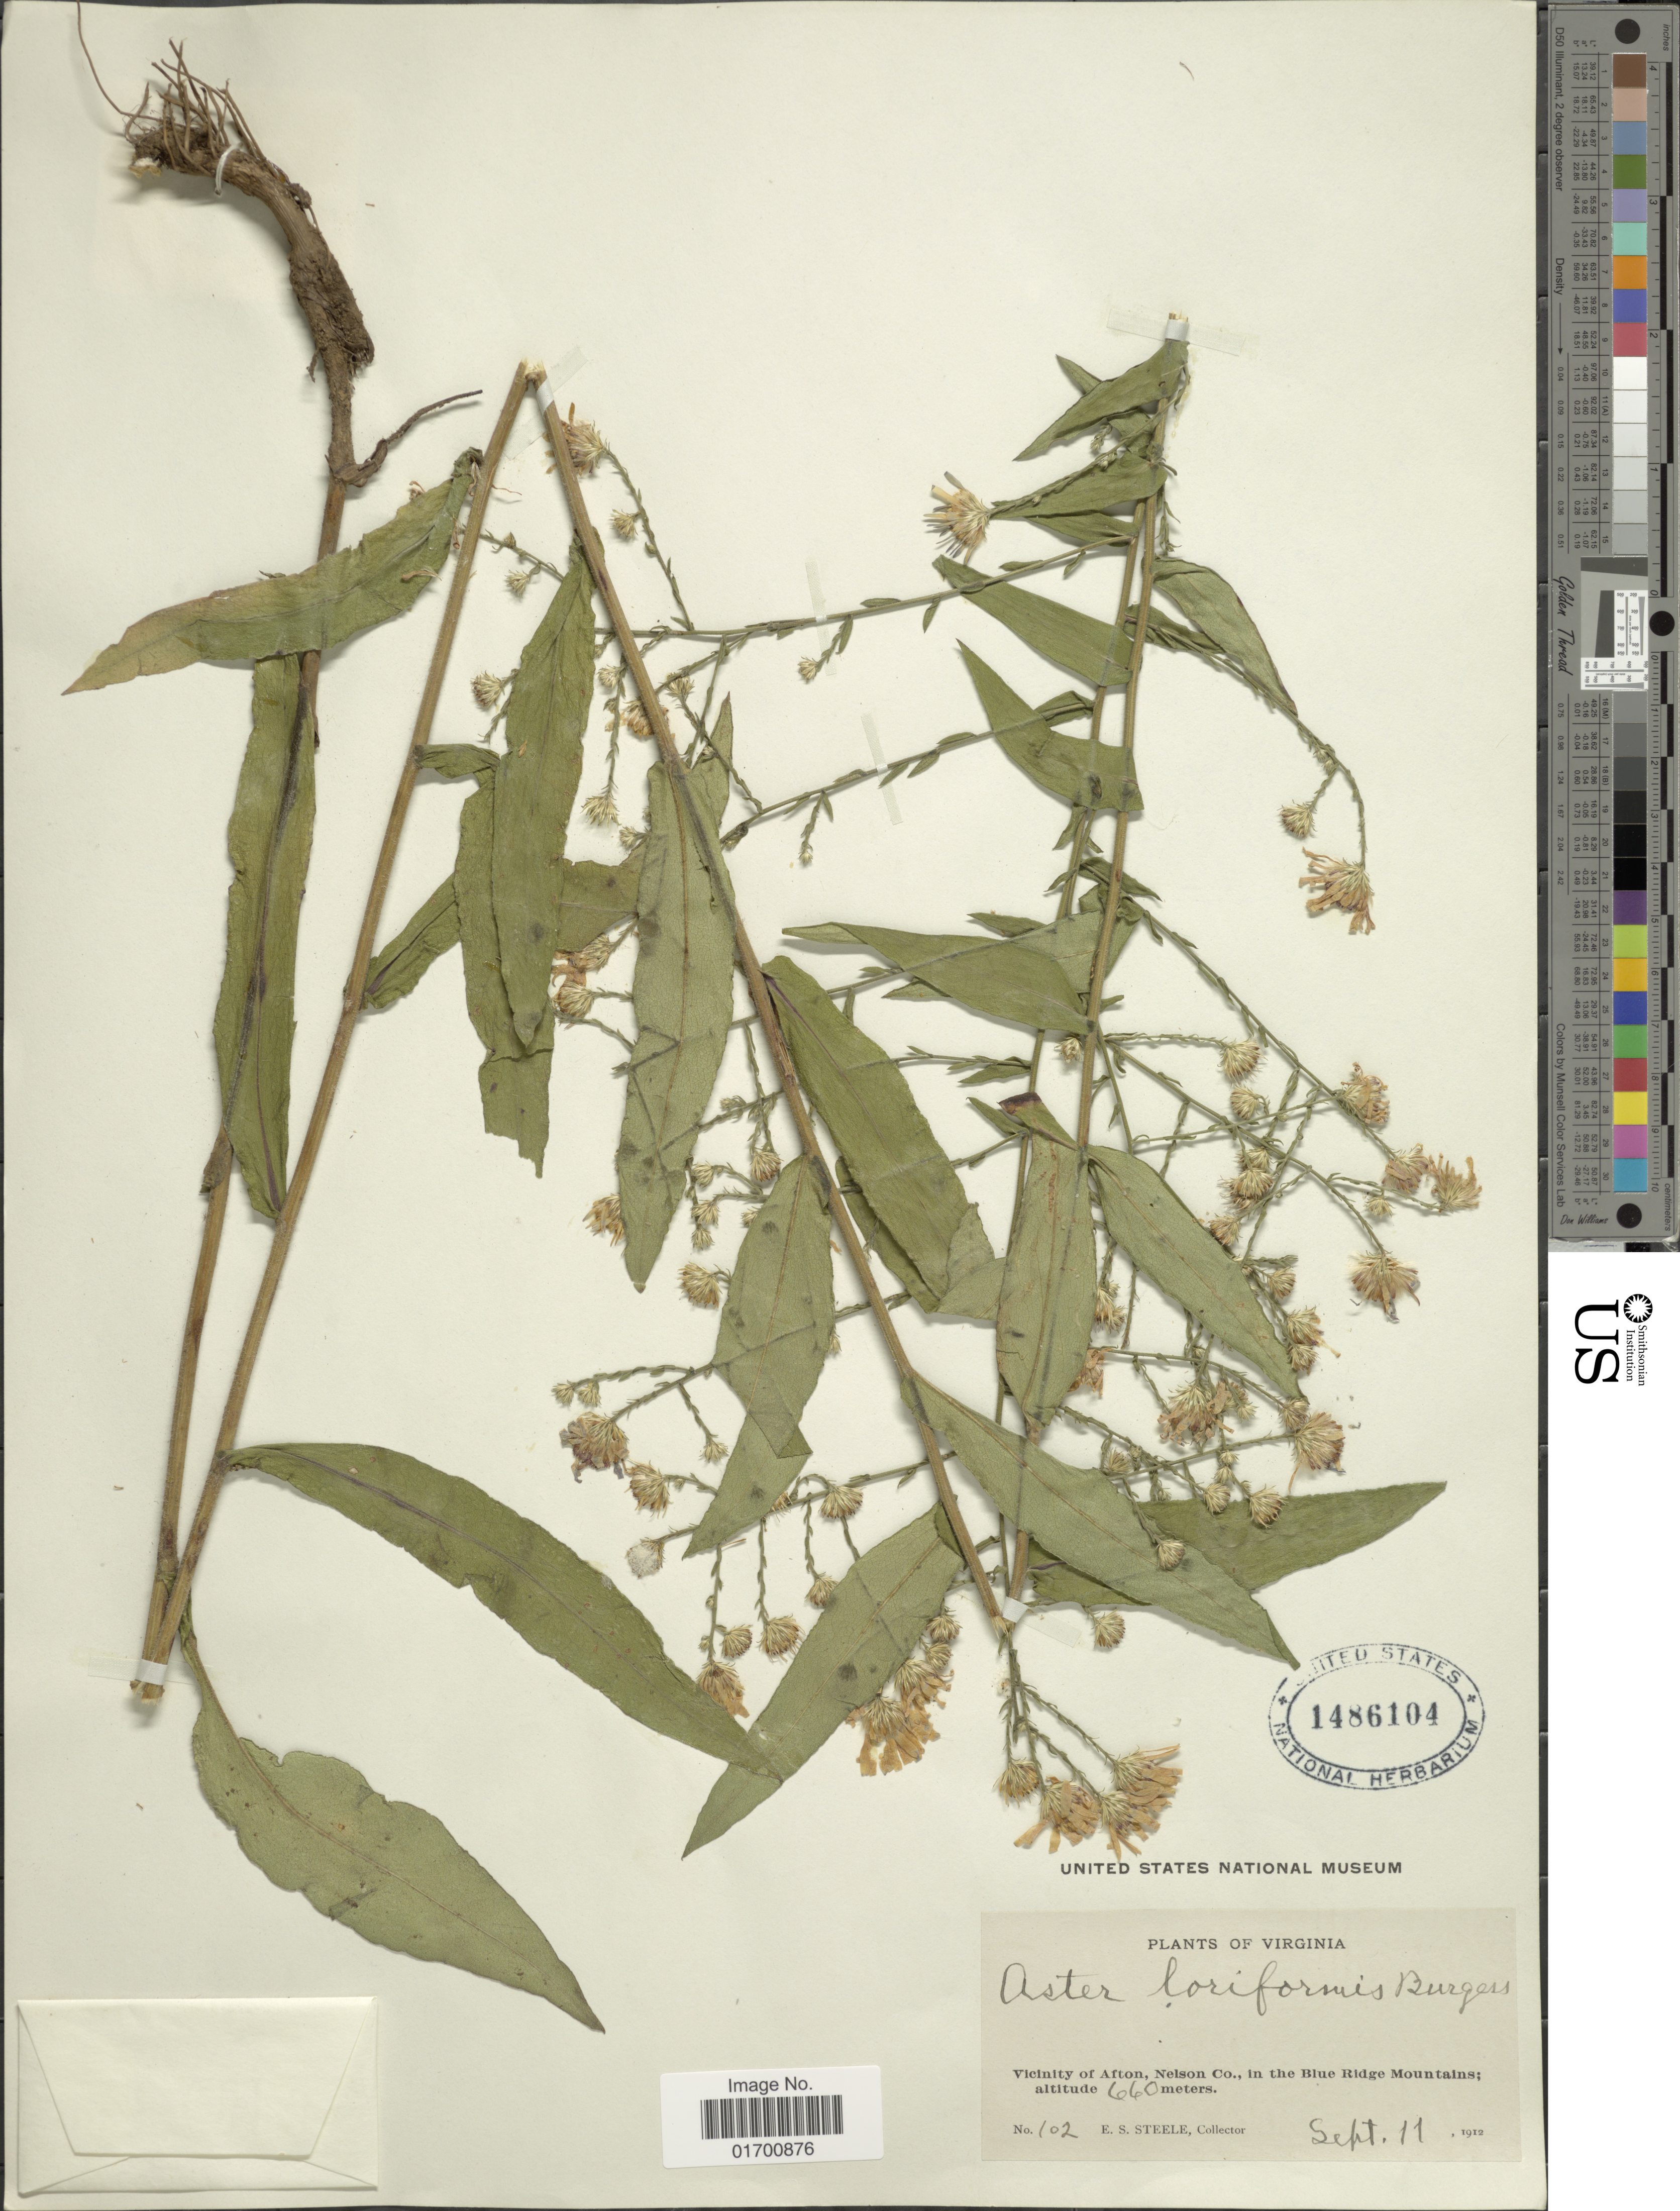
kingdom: Plantae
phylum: Tracheophyta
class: Magnoliopsida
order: Asterales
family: Asteraceae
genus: Symphyotrichum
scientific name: Symphyotrichum undulatum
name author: (L.) G.L. Nesom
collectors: E. Steele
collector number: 102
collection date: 1912-09-11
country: United States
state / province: Virginia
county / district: Nelson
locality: Vicinity of Afton, Nelson Co., in the Blue Ridge Mountains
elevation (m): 660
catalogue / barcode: US 1486104